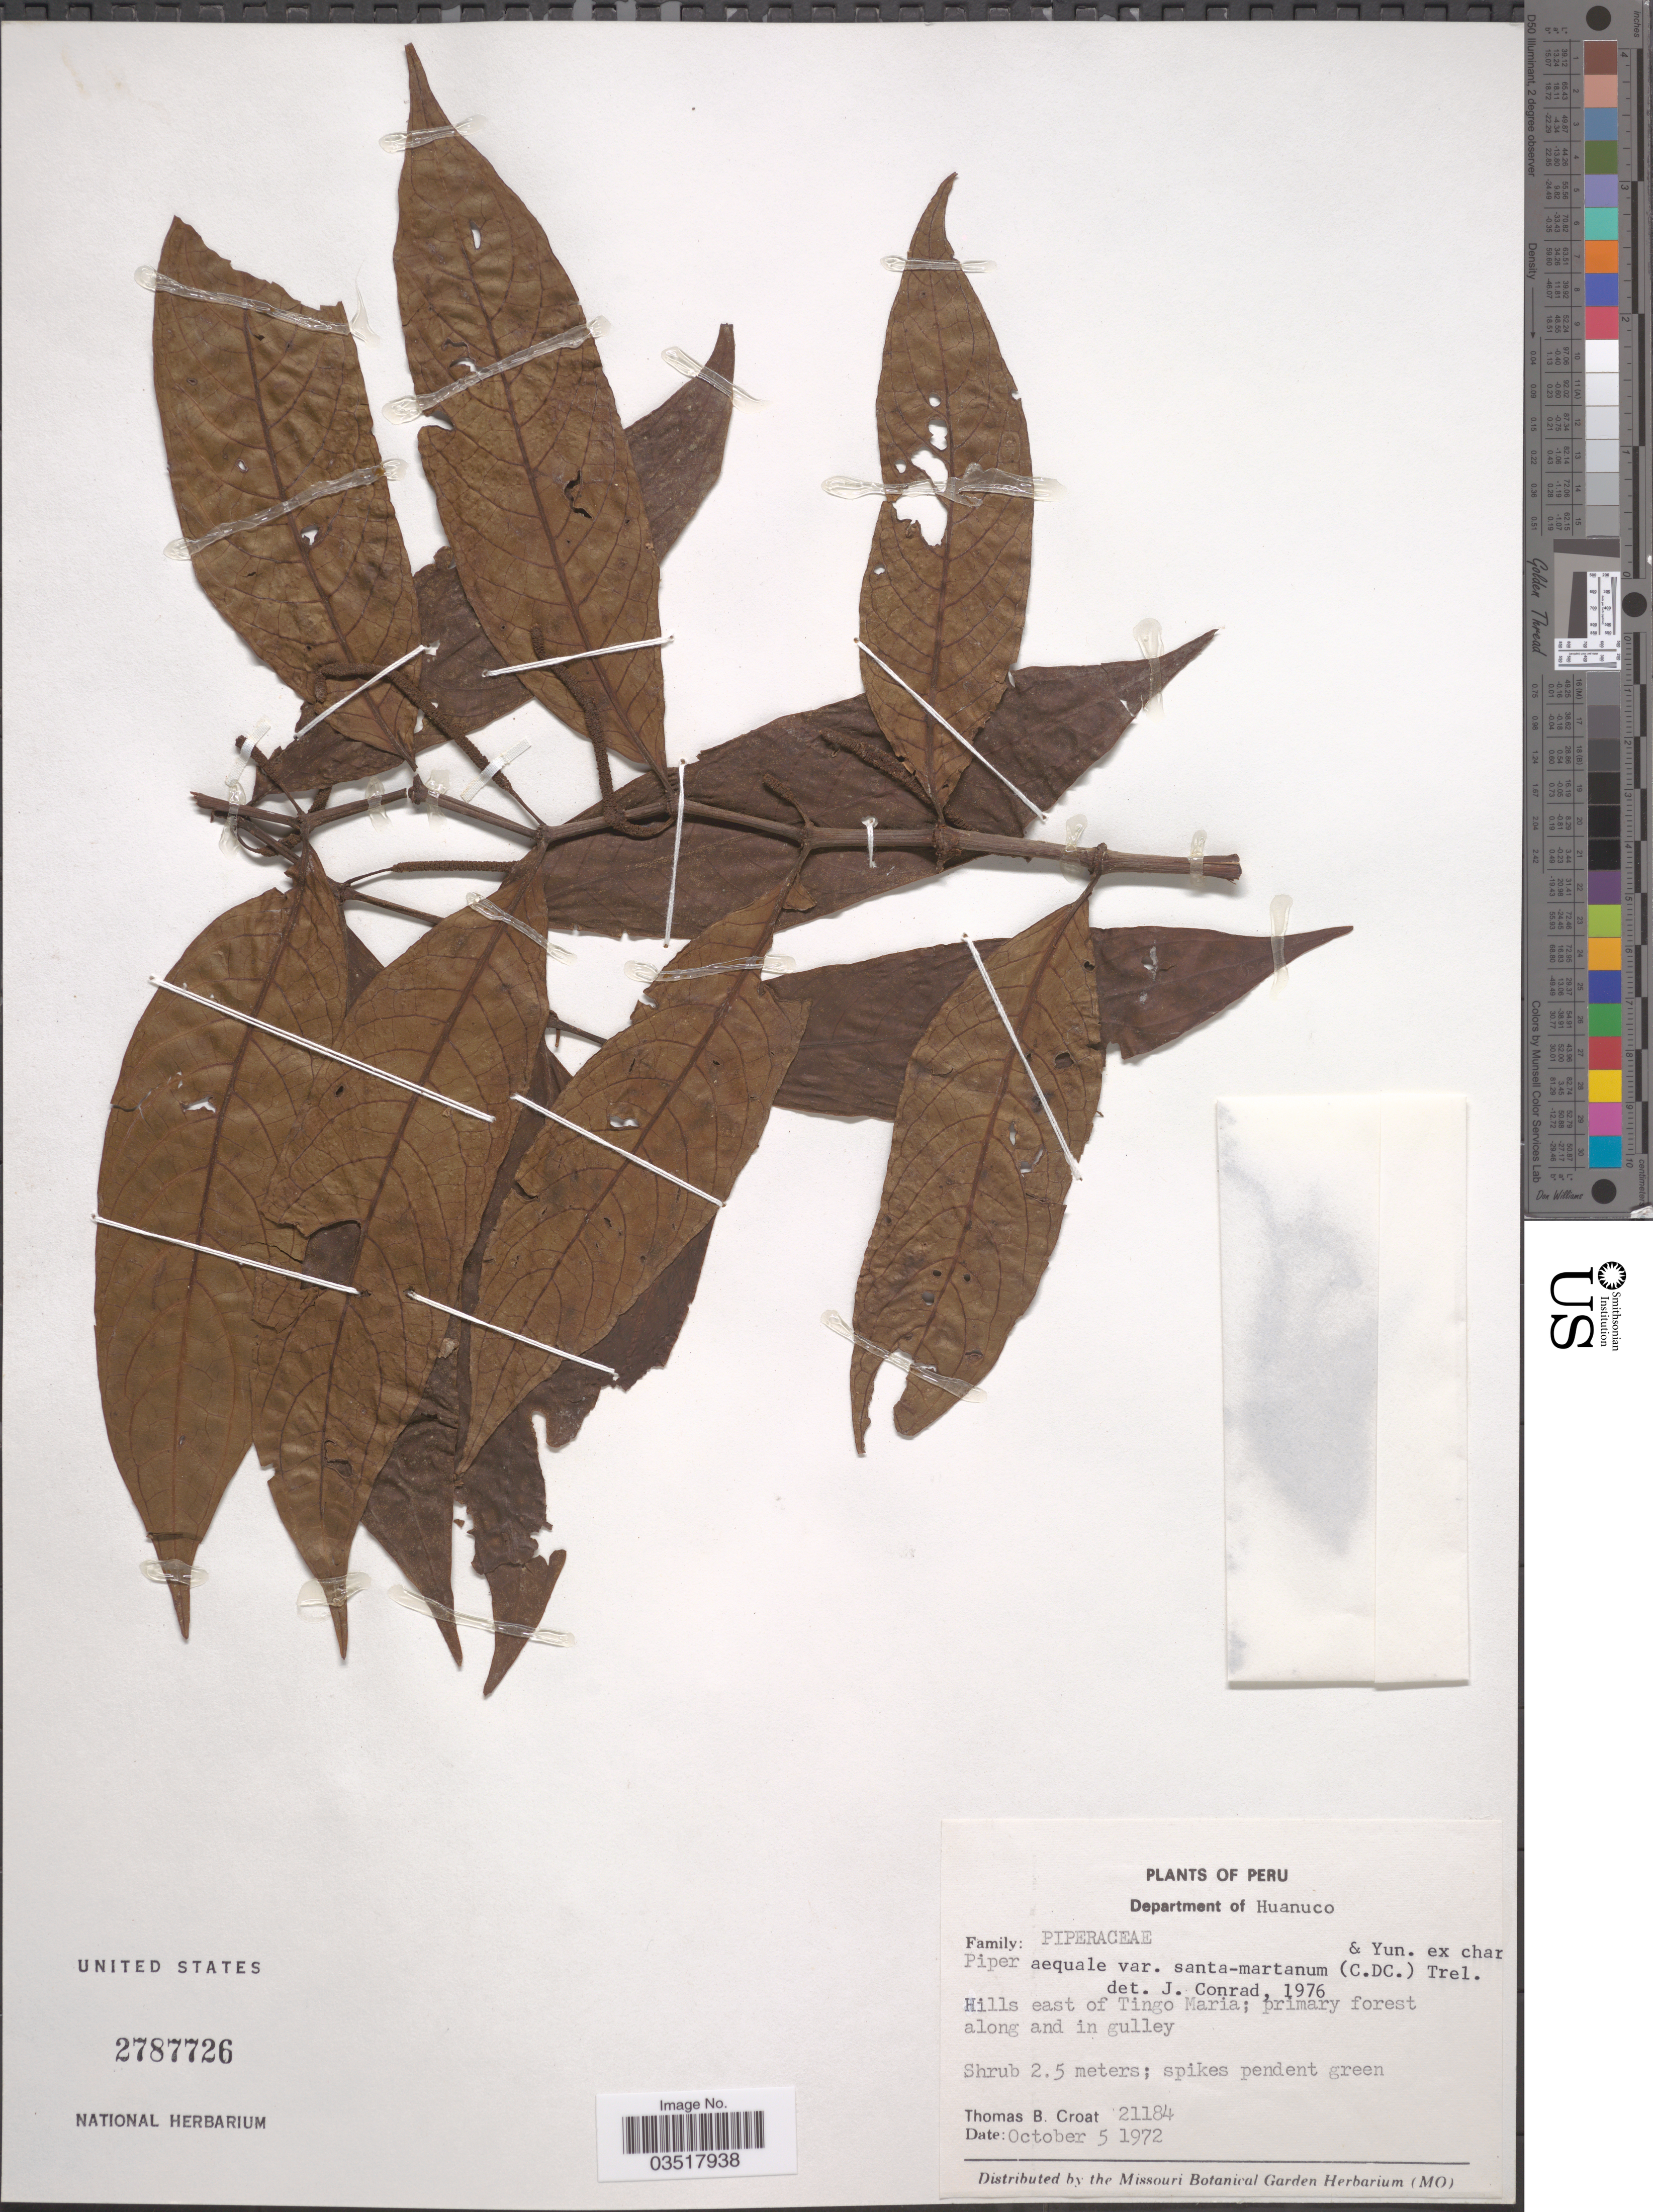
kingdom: Plantae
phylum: Tracheophyta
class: Magnoliopsida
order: Piperales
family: Piperaceae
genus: Piper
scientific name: Piper aequale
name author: Vahl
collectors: T. B. Croat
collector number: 21184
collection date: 1972-10-05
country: Peru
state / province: Huánuco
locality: Department of Huanuco. Hills east of Tingo Maria; primary forest along and in gulley.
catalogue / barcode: US 2787726